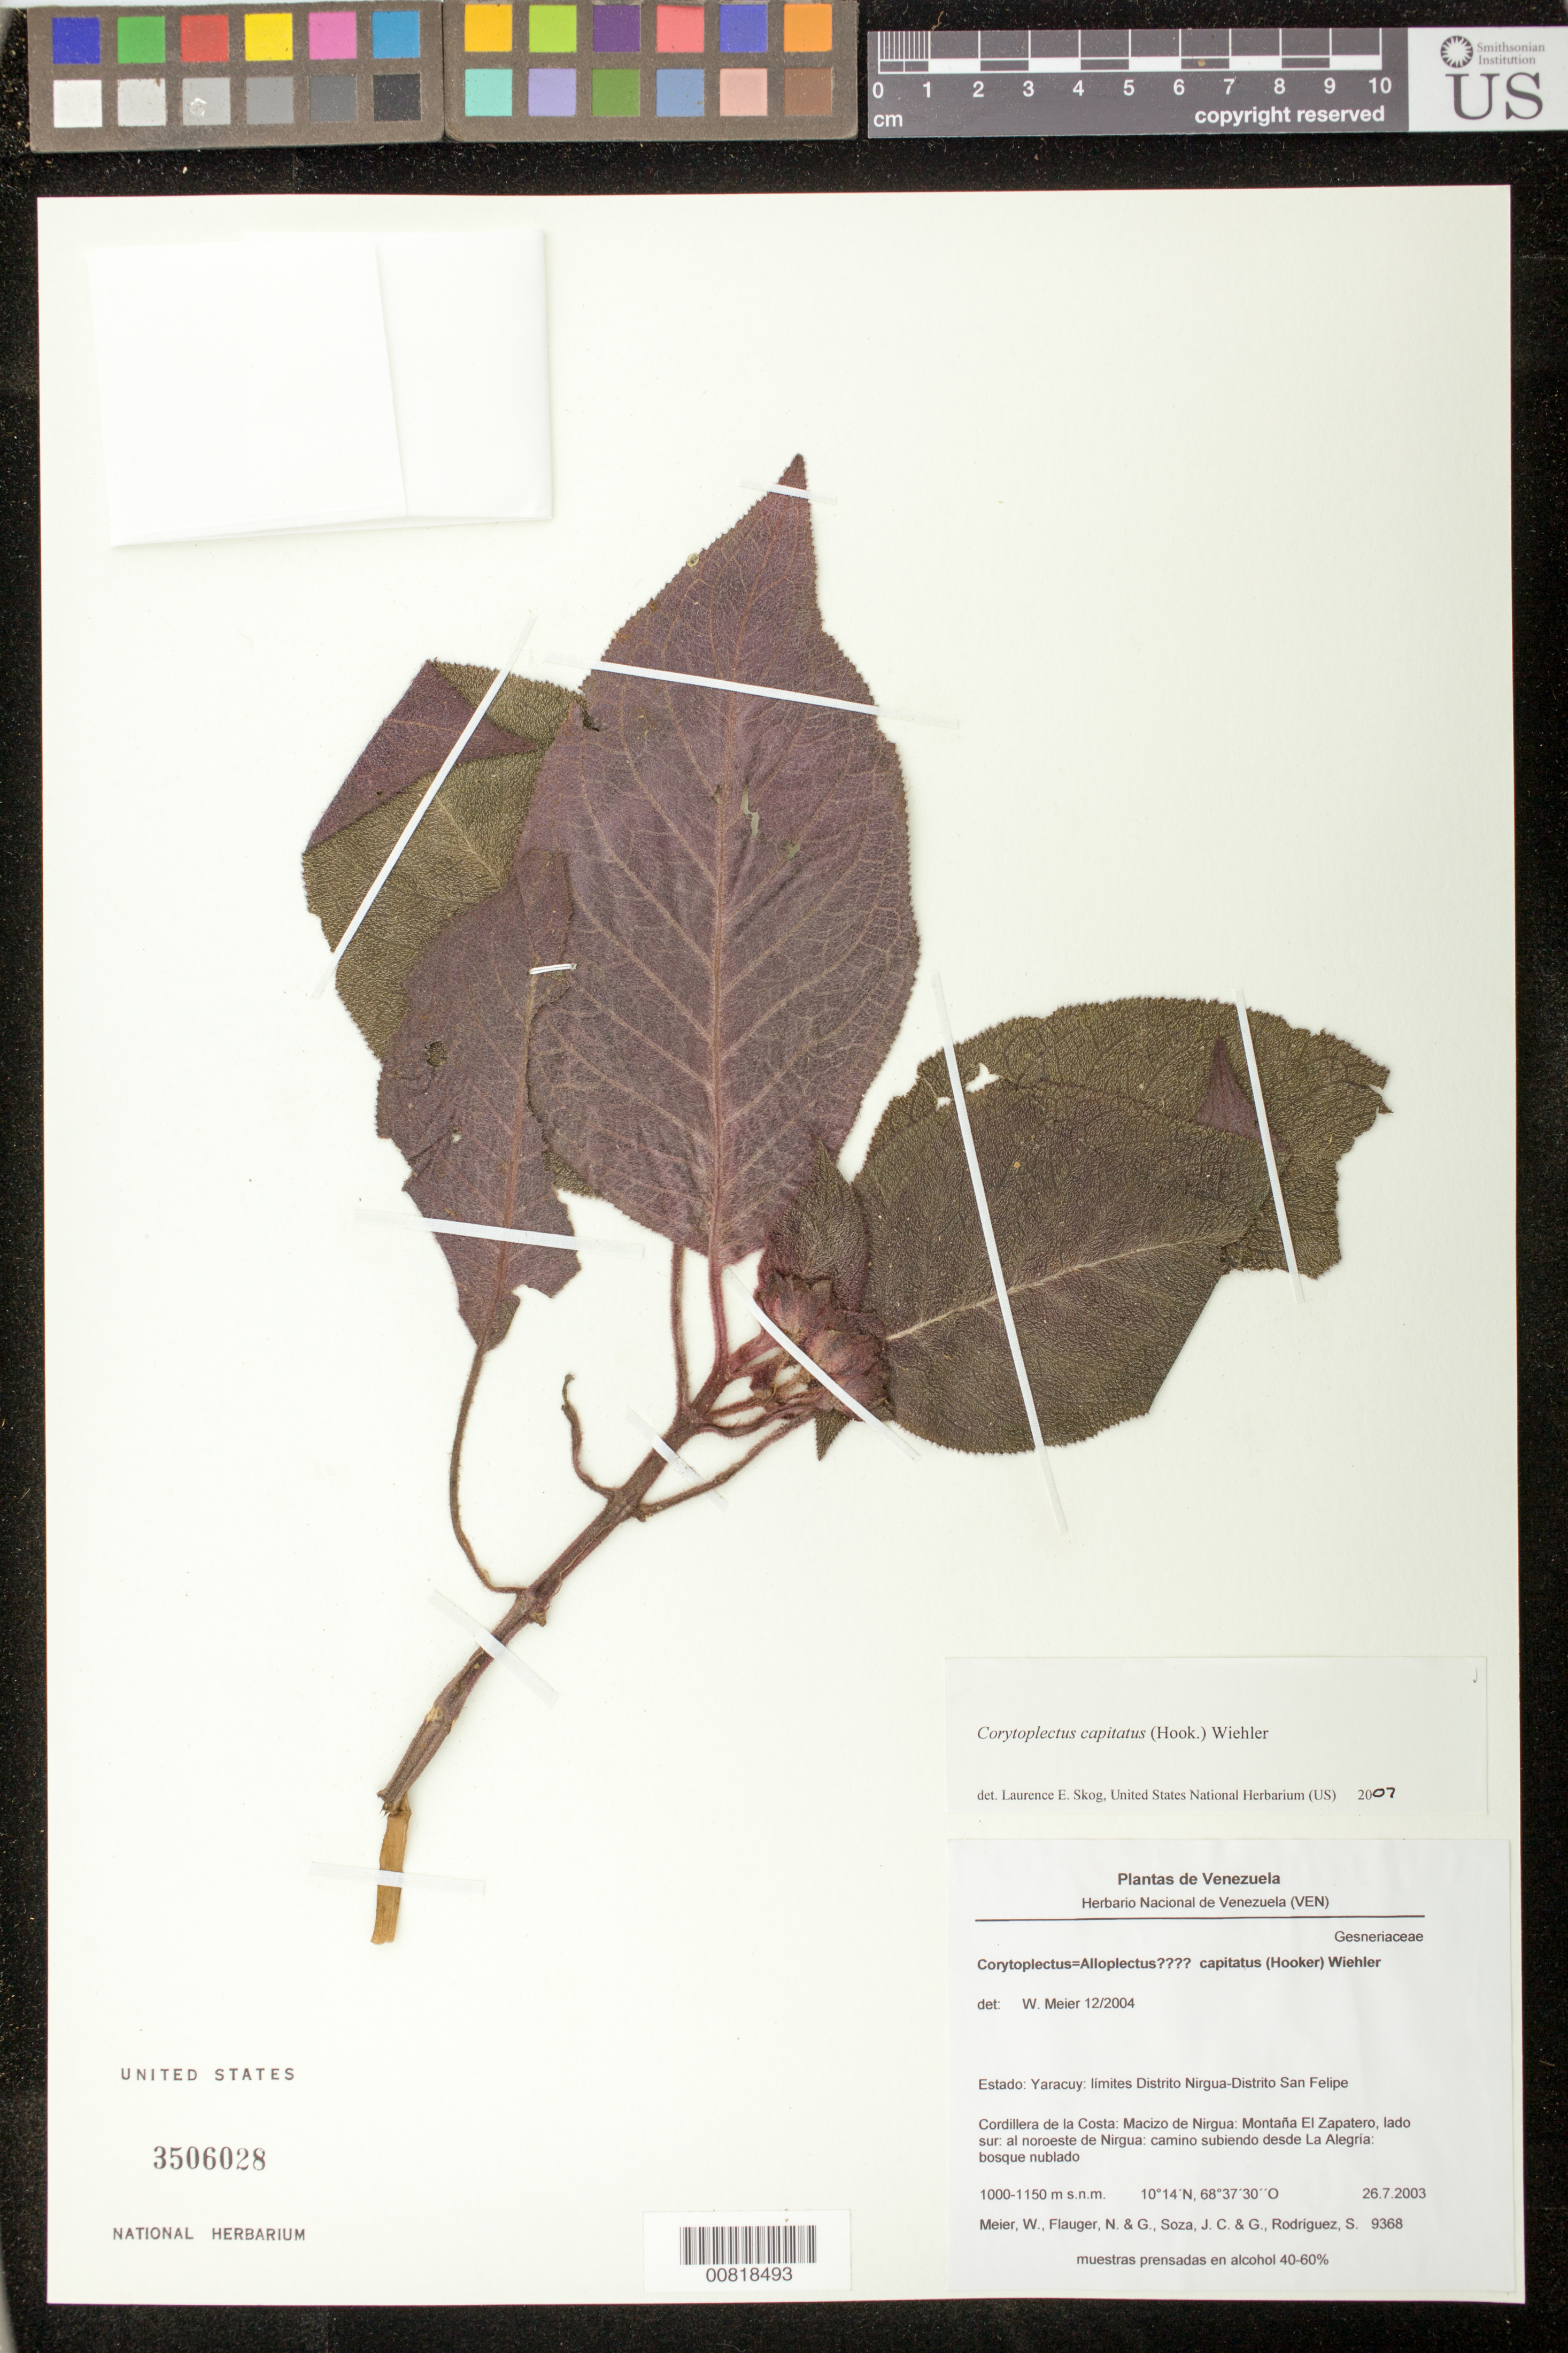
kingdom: Plantae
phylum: Tracheophyta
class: Magnoliopsida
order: Lamiales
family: Gesneriaceae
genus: Corytoplectus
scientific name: Corytoplectus capitatus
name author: (Hook.) Wiehler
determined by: Skog, Laurence E.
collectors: W. Meier & et al.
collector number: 9368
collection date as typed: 26 Jul 2003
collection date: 2003-07-26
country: Venezuela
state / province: Yaracuy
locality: Estado: Yaracuy: limites Distrito Nirgua-Distrito San Felilpe. Cordillera de la Costa: Macizo de Nirgua: Montaña El Zapatero, lado sur: al noroeste de Nirgua: camino subiendo desde La Alegria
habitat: Bosque nublado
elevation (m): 1000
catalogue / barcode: US 3506028